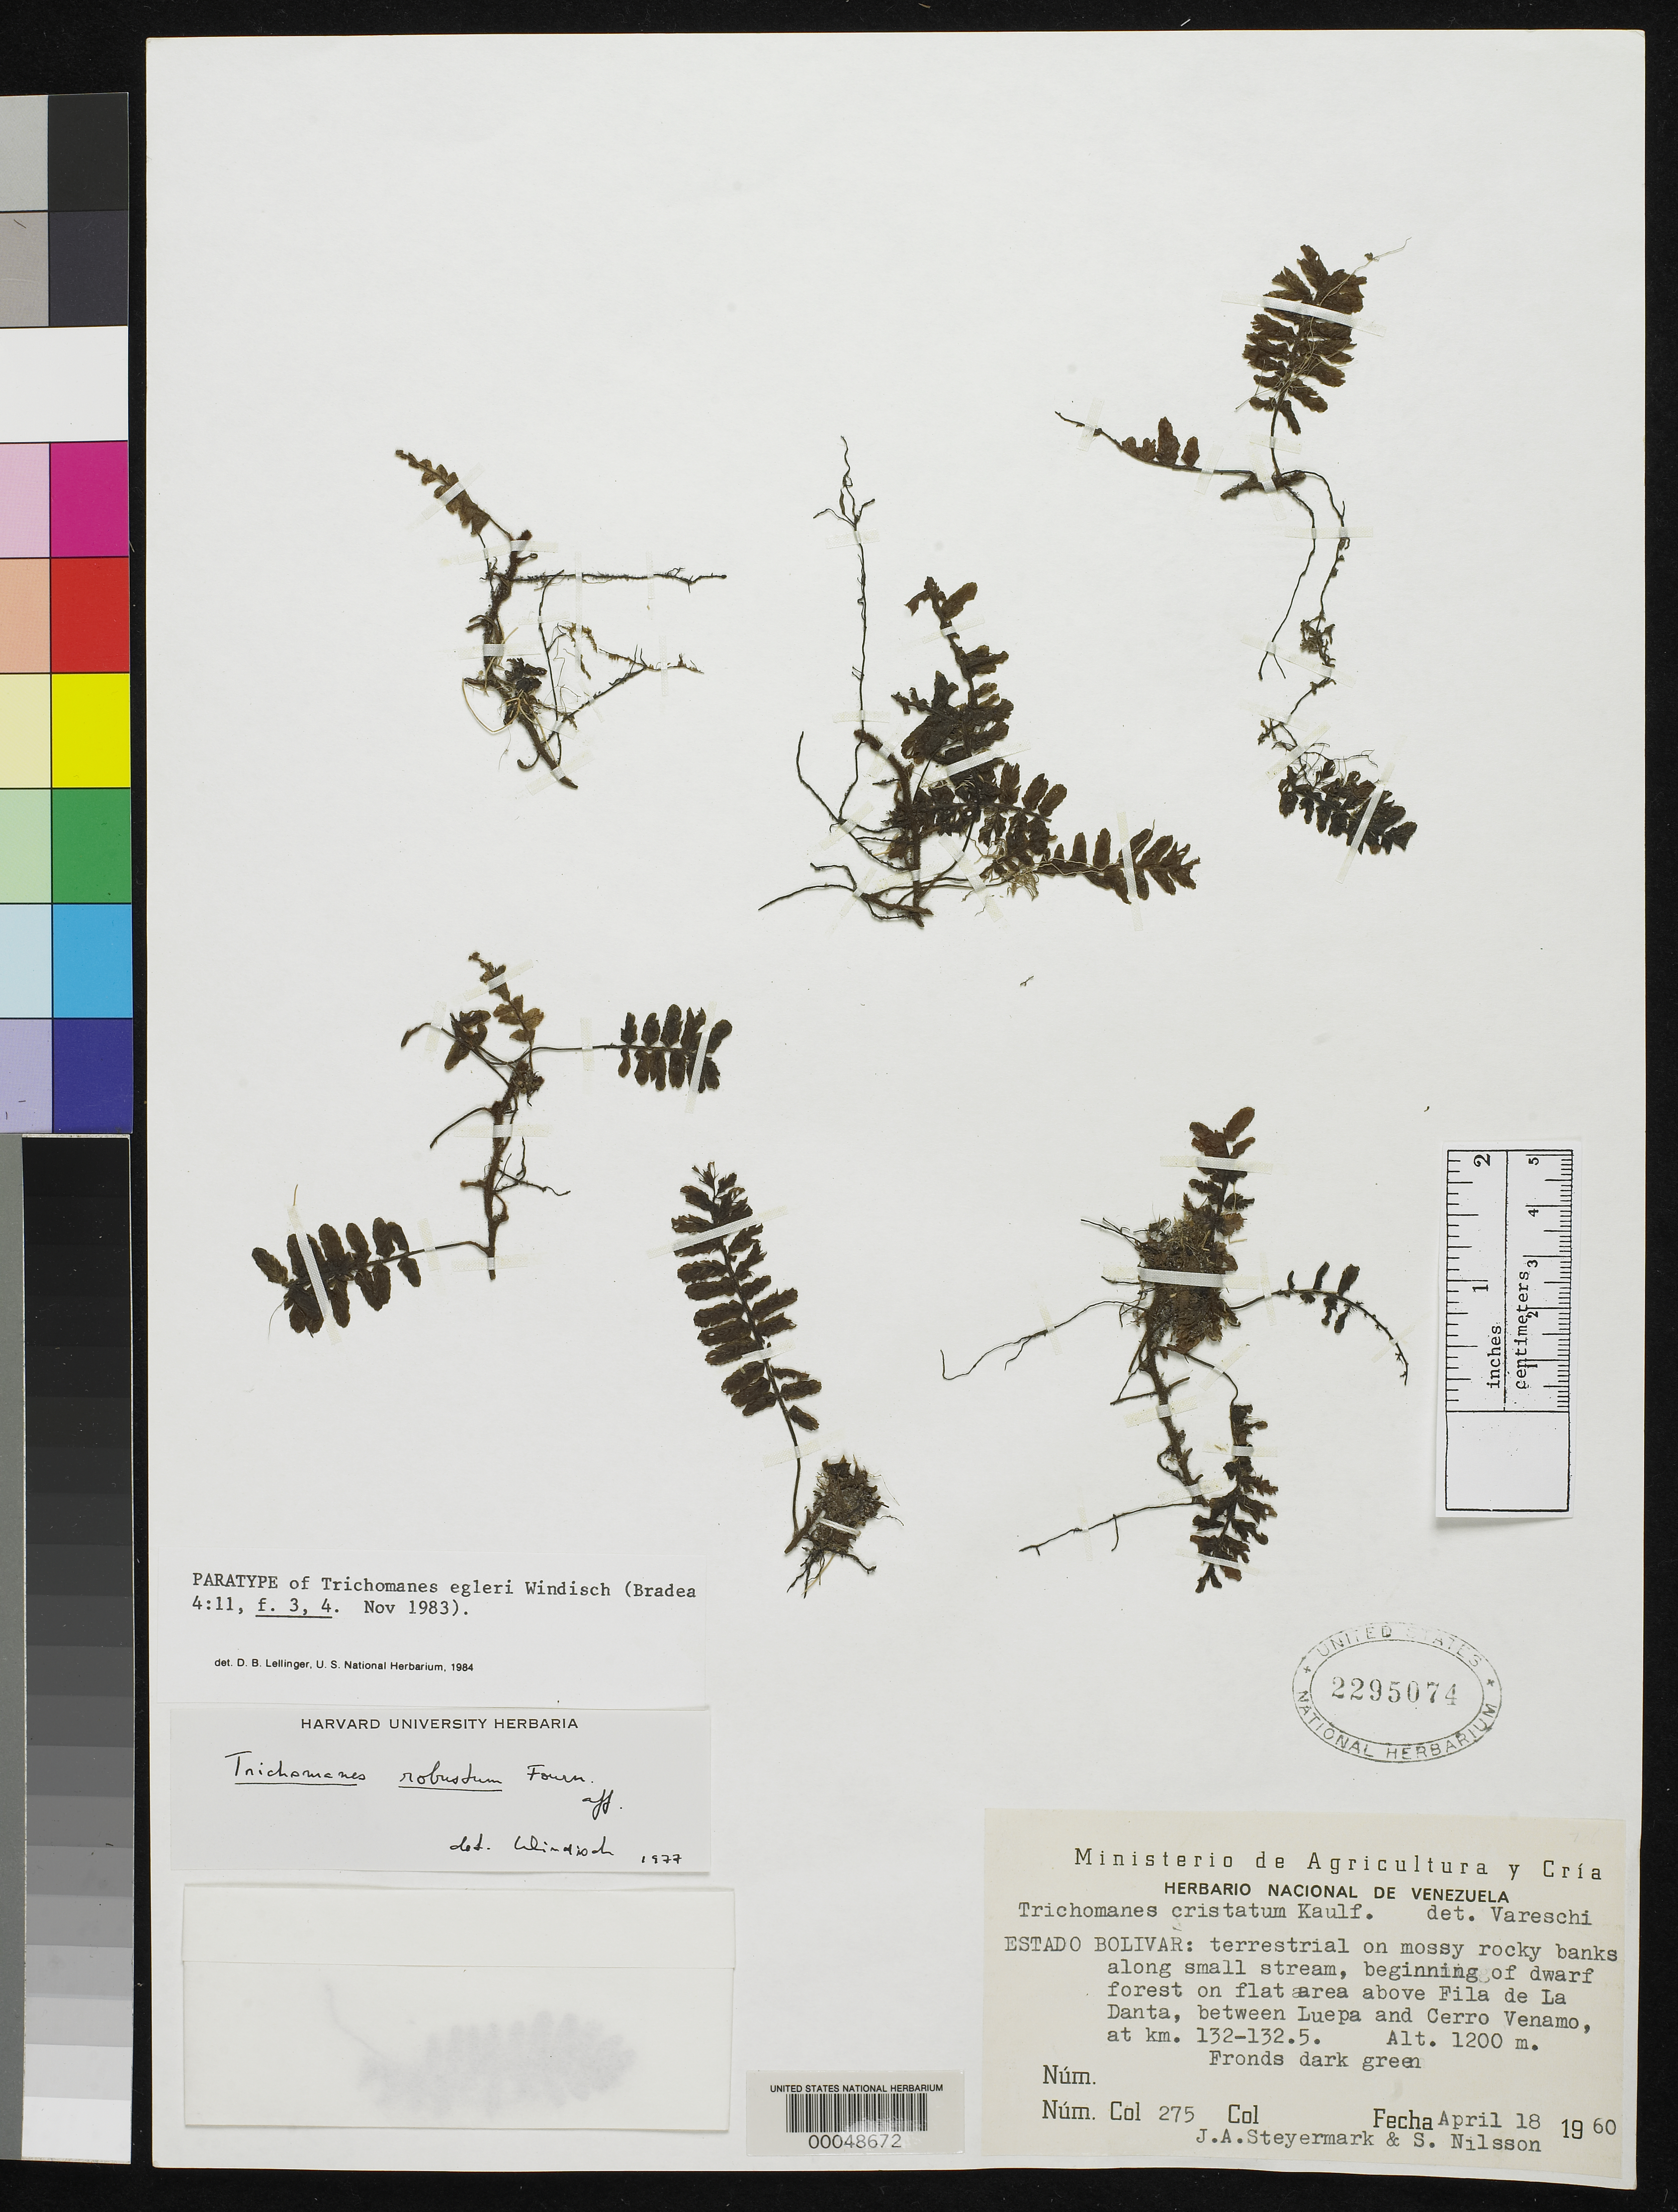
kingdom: Plantae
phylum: Tracheophyta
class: Polypodiopsida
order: Hymenophyllales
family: Hymenophyllaceae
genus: Trichomanes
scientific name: Trichomanes egleri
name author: P.G. Windisch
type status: Paratype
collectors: J. Steyermark & Sv. Nilsson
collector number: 275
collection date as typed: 18 Apr 1960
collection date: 1960-04-18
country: Venezuela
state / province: Bolivar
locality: Flat area above Fila de La Danta, between Luepa and Cerro Venamo at km 132-132.5.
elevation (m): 1200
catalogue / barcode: US 2295074